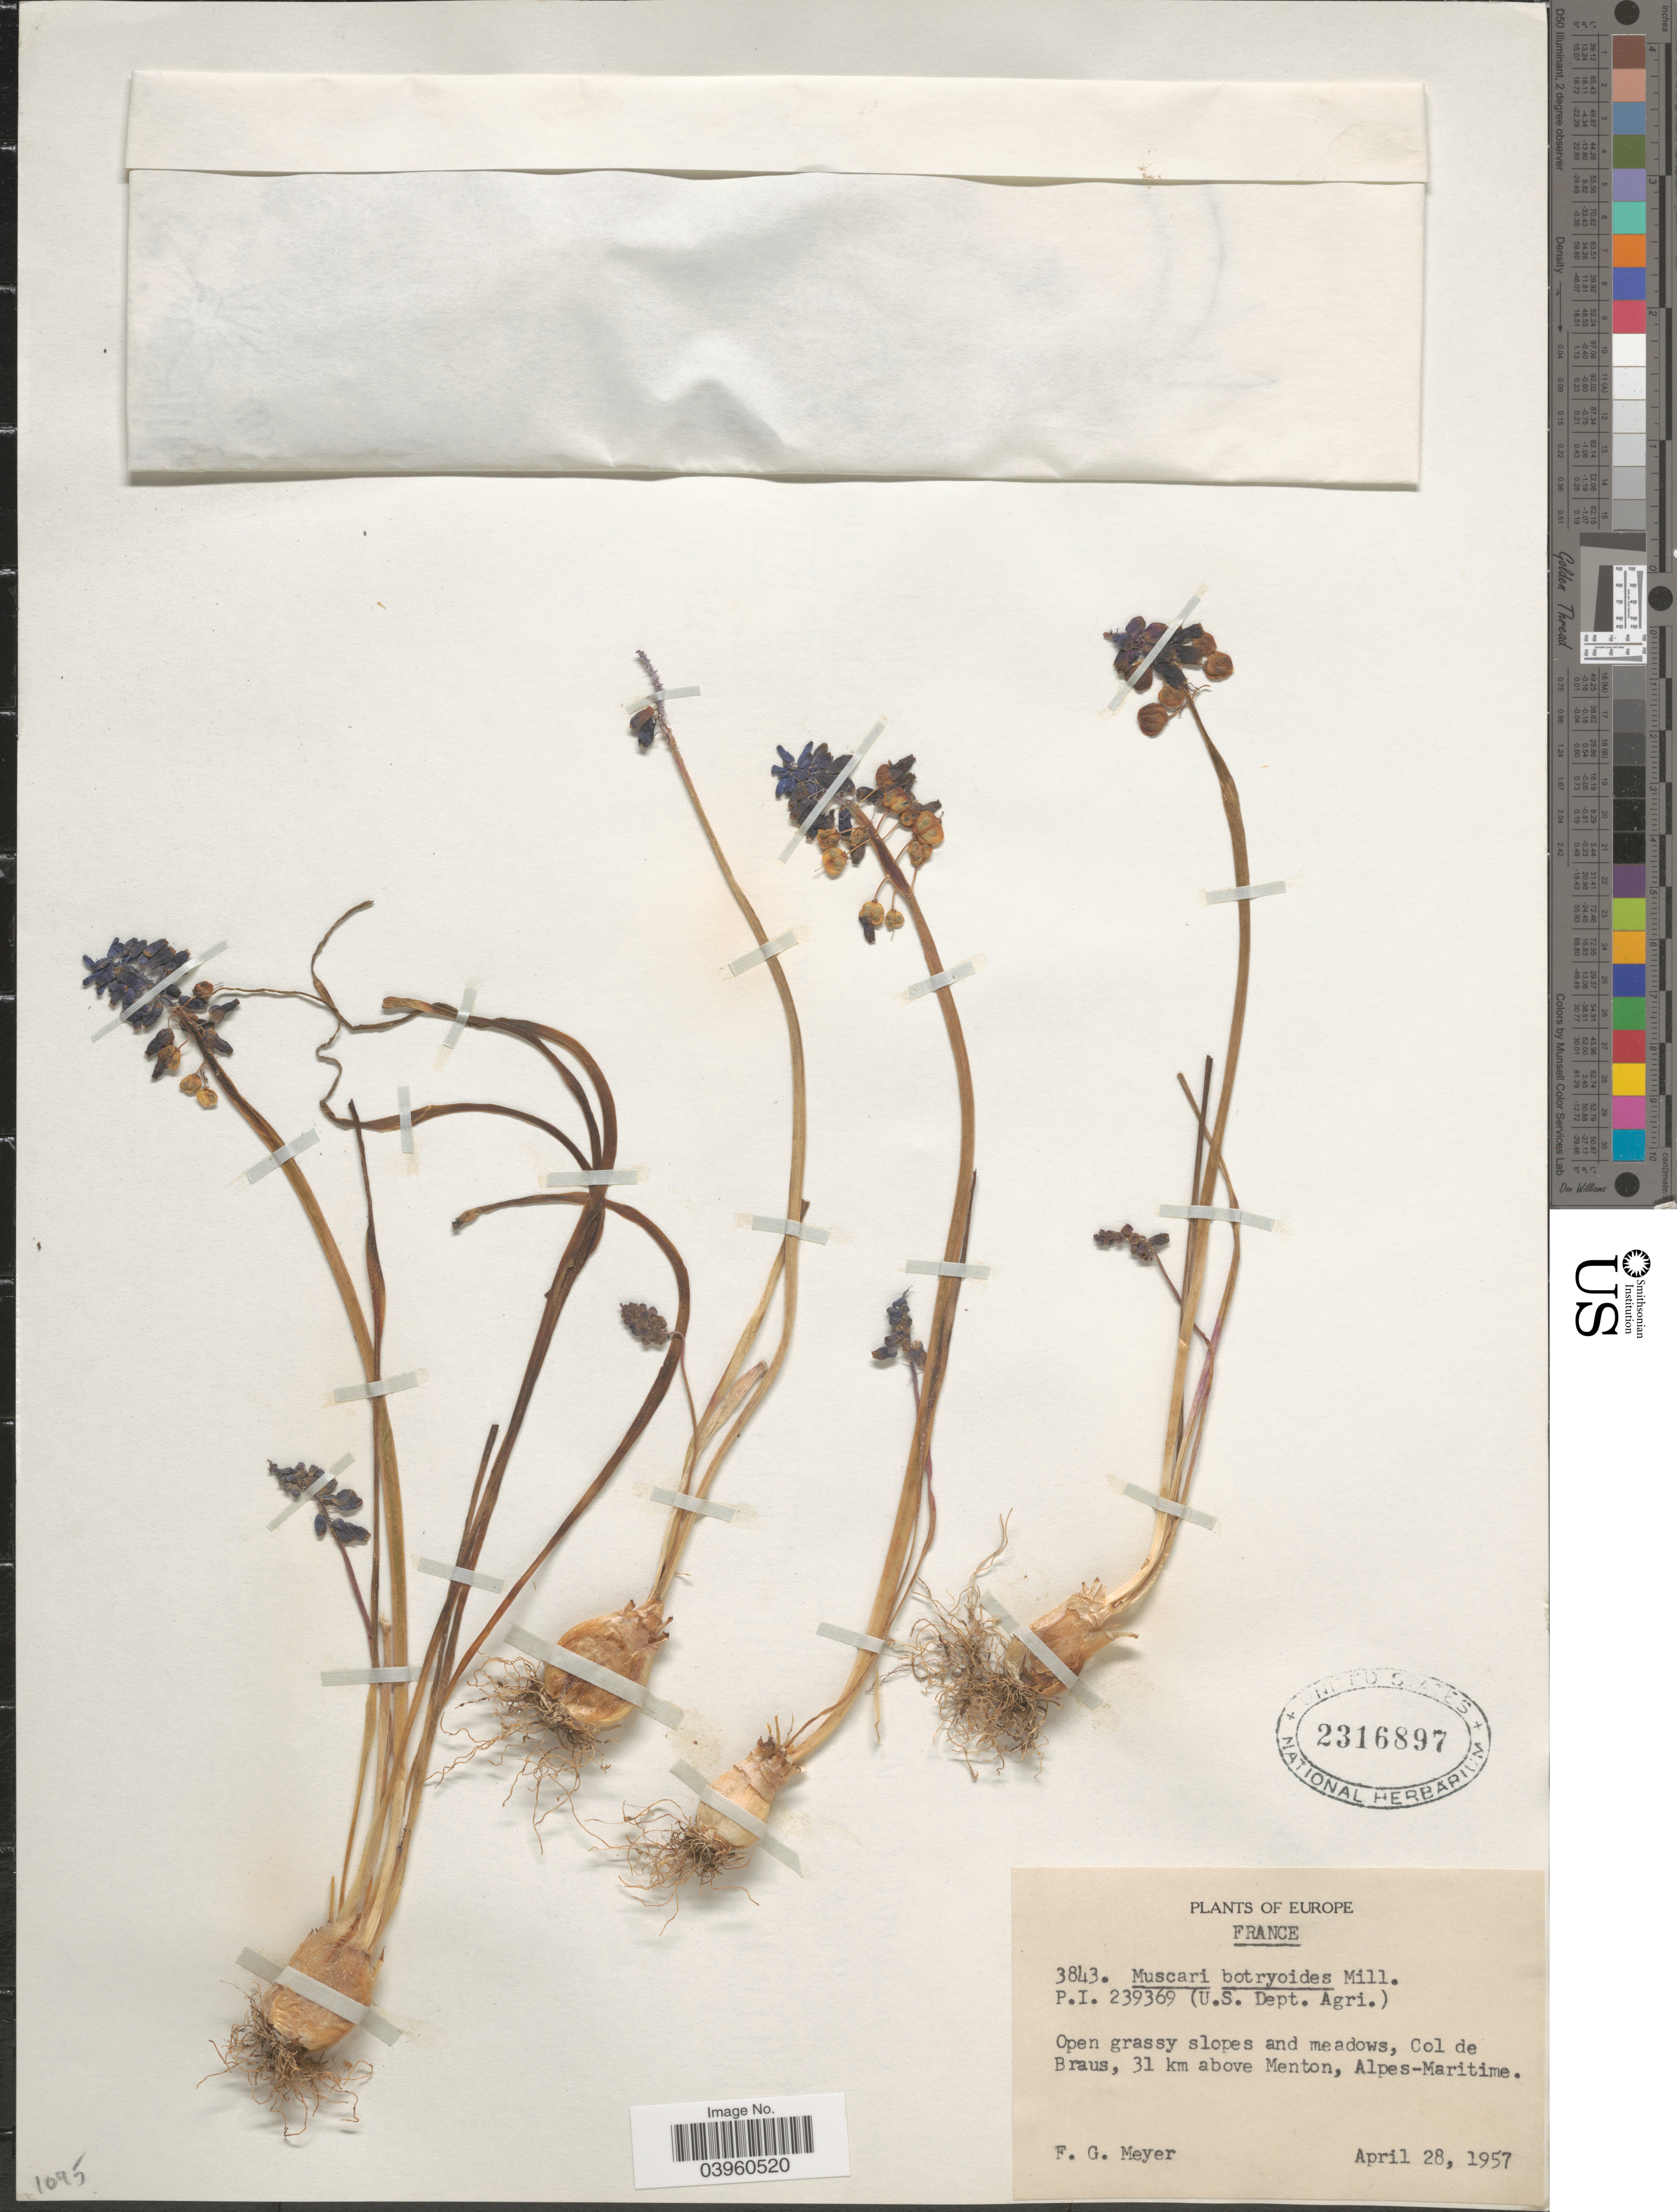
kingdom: Plantae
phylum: Tracheophyta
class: Liliopsida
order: Asparagales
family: Asparagaceae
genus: Muscari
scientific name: Muscari botryoides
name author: (L.) Mill.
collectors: F. G. Meyer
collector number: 3843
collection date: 1957-04-28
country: France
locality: Col de Braus, 31 km above Menton, Alpes-Maritime.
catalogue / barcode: US 2316897